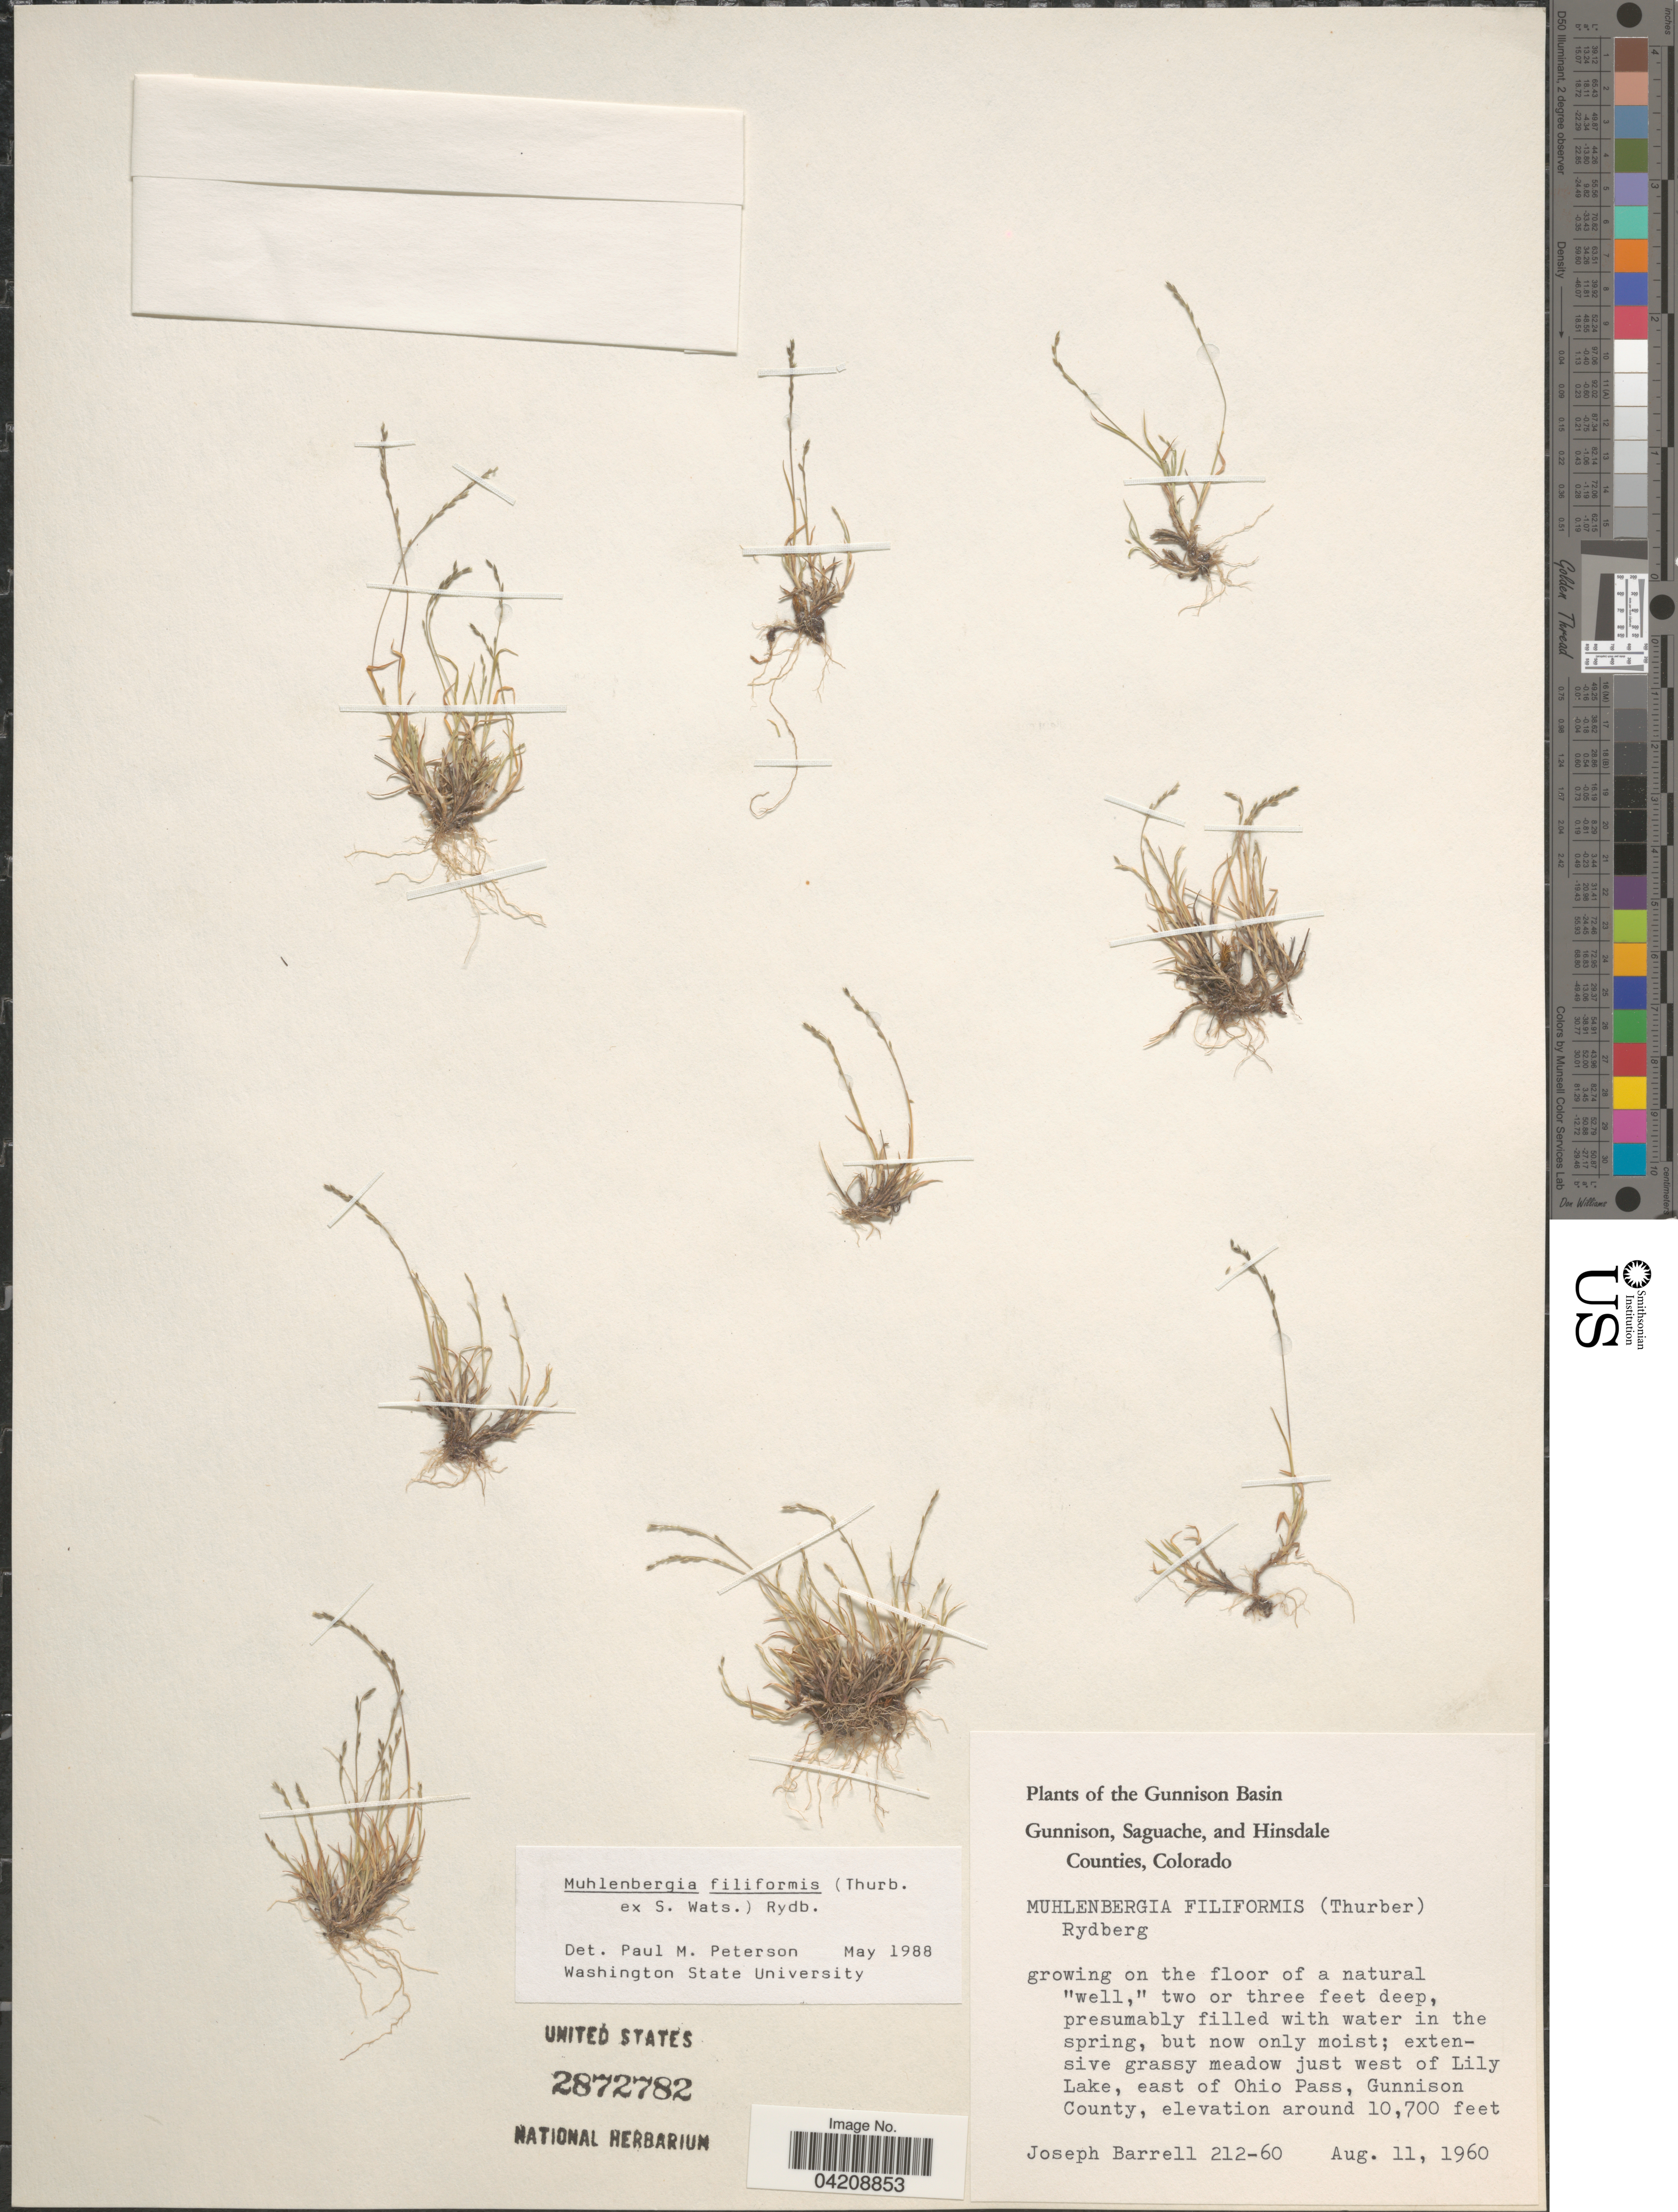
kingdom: Plantae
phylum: Tracheophyta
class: Liliopsida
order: Poales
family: Poaceae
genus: Muhlenbergia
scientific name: Muhlenbergia filiformis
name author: (Thurb. ex S. Watson) Rydb.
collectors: J. Barrell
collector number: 212-60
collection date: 1960-08-11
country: United States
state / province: Colorado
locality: Gunnison Basin. Extensive grassy meadow just west of Lily Lake, east of Ohio Pass, Gunnison County.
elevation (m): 3261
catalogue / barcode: US 2872782